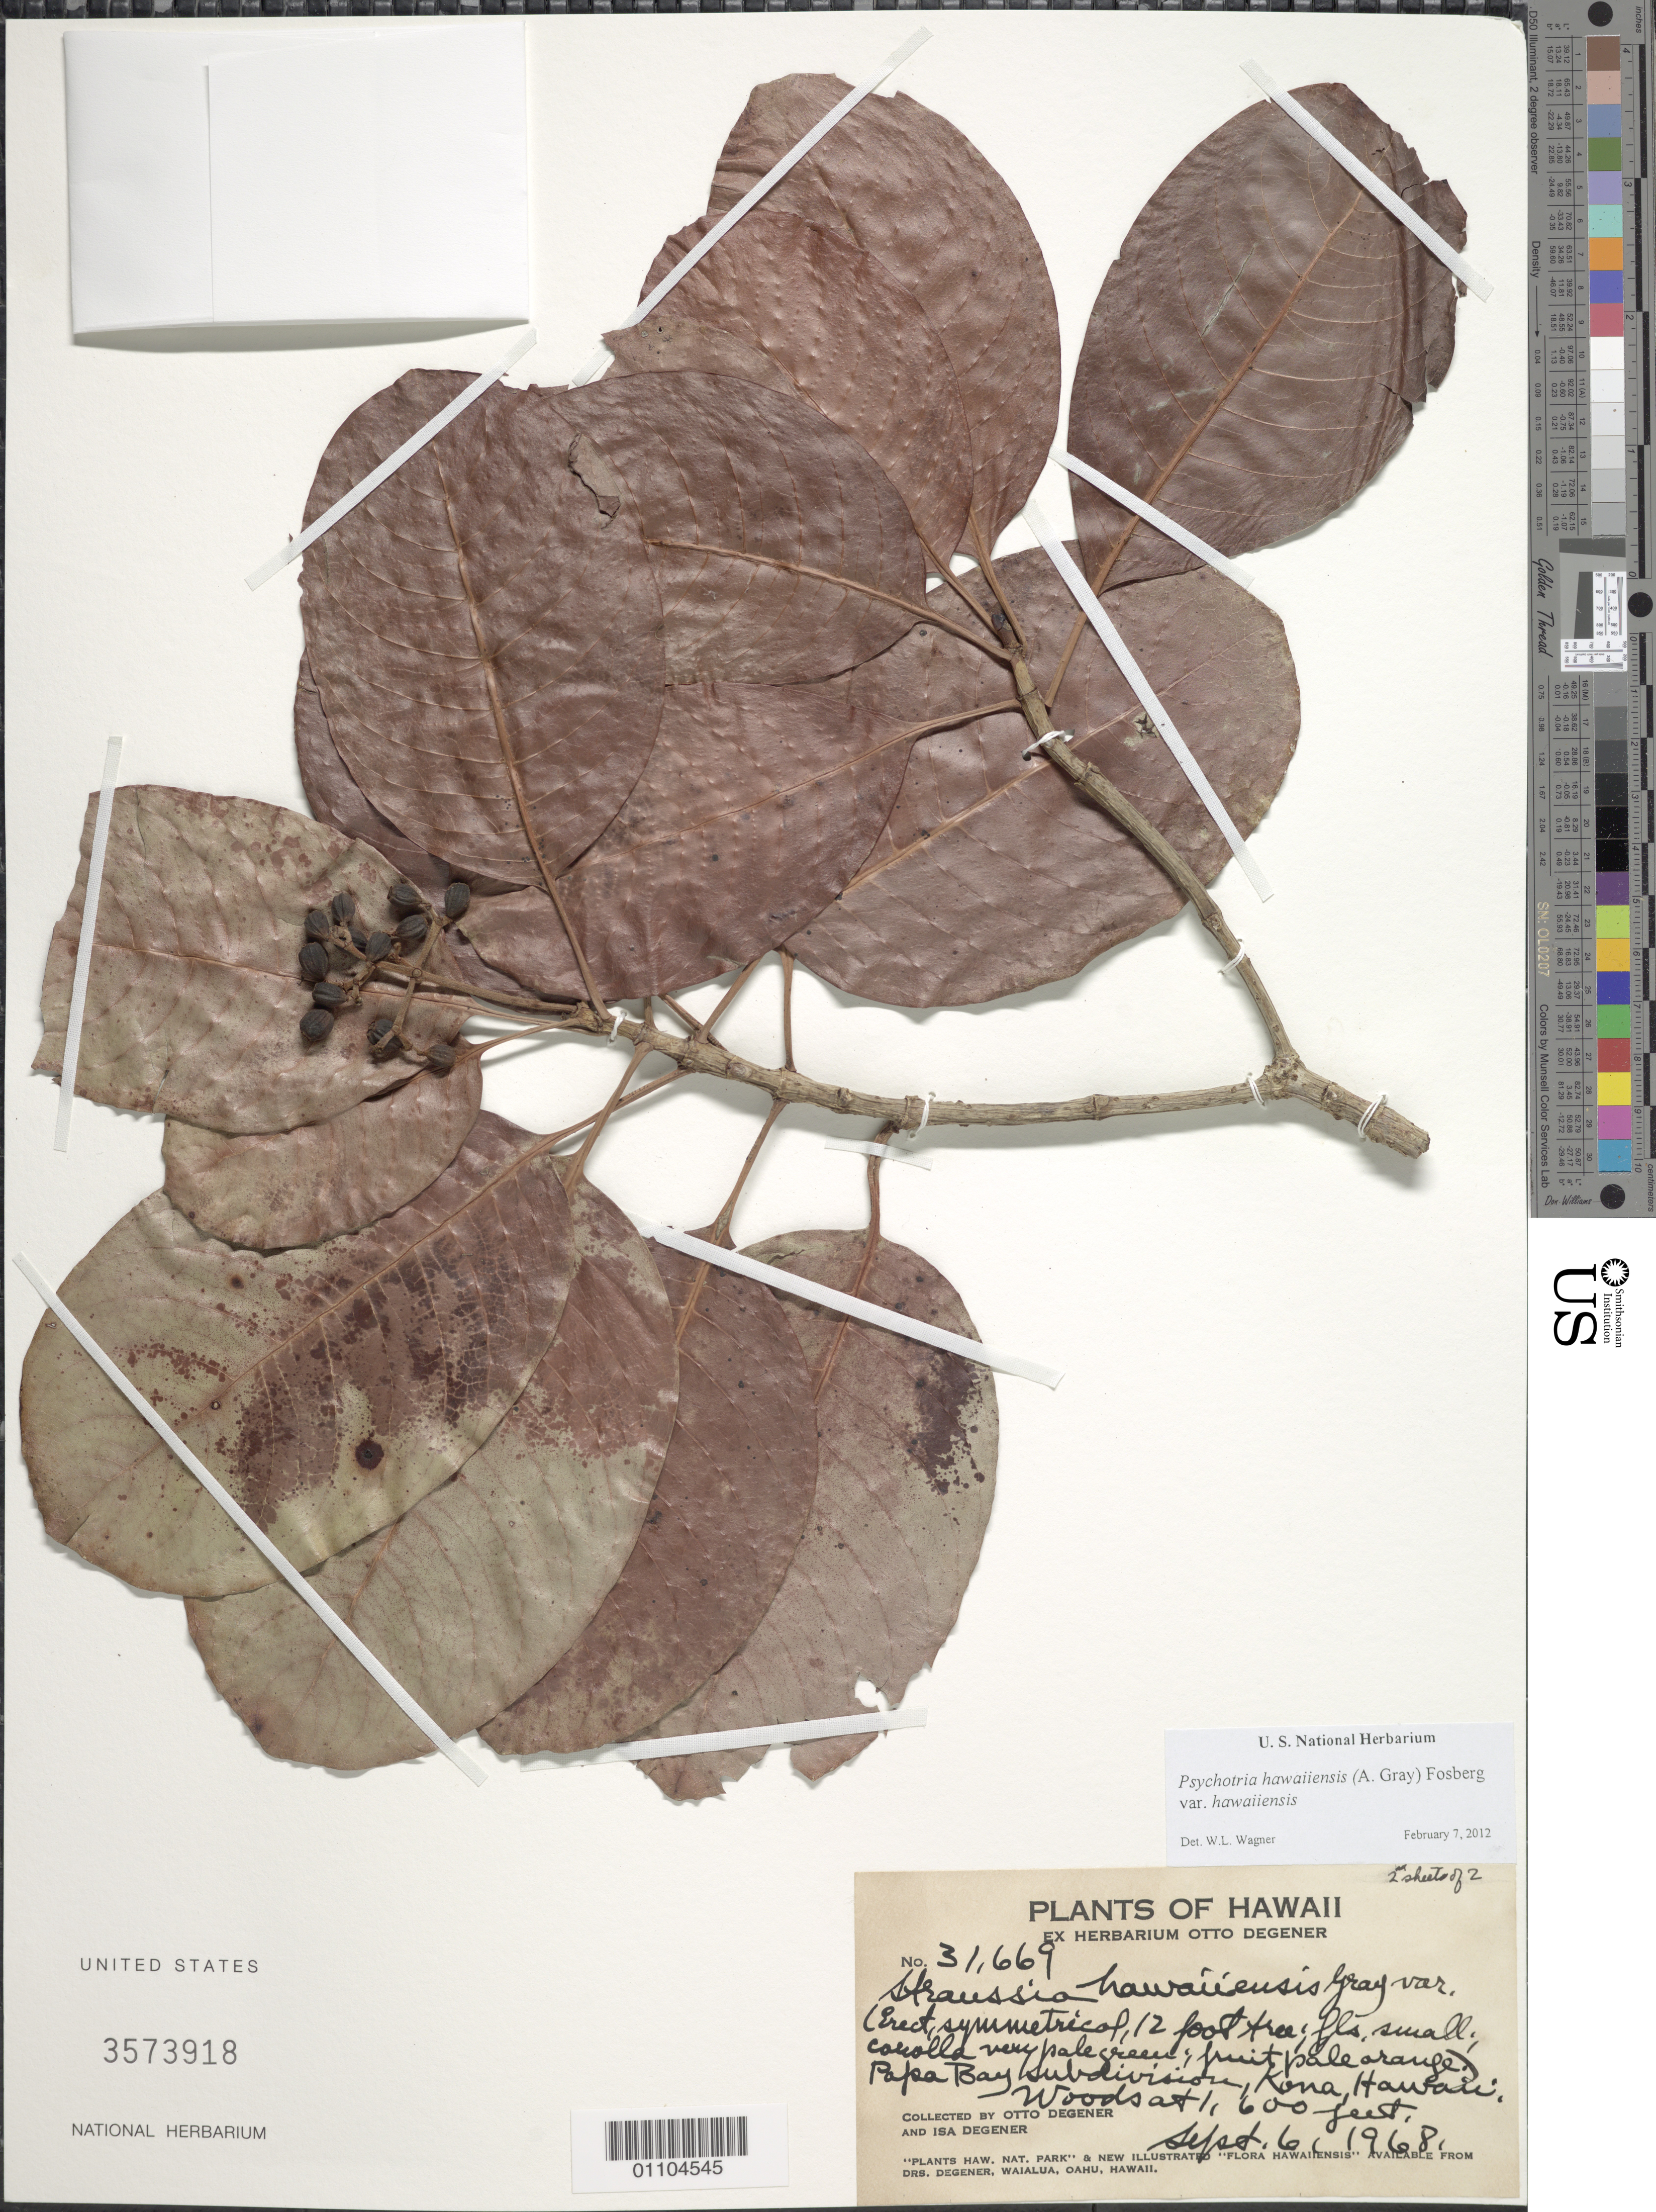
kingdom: Plantae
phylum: Tracheophyta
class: Magnoliopsida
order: Gentianales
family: Rubiaceae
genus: Psychotria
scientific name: Psychotria hawaiiensis var. hawaiiensis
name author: (A. Gray) Fosberg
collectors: O. Degener & I. Degener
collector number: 31669 - Sheet 2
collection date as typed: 6 Sep 1968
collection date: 1968-09-06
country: United States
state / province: Hawaii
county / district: Hawaii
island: Hawaii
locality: Papa Bay subdivision, Kona.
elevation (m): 487.7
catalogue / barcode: US 3573918